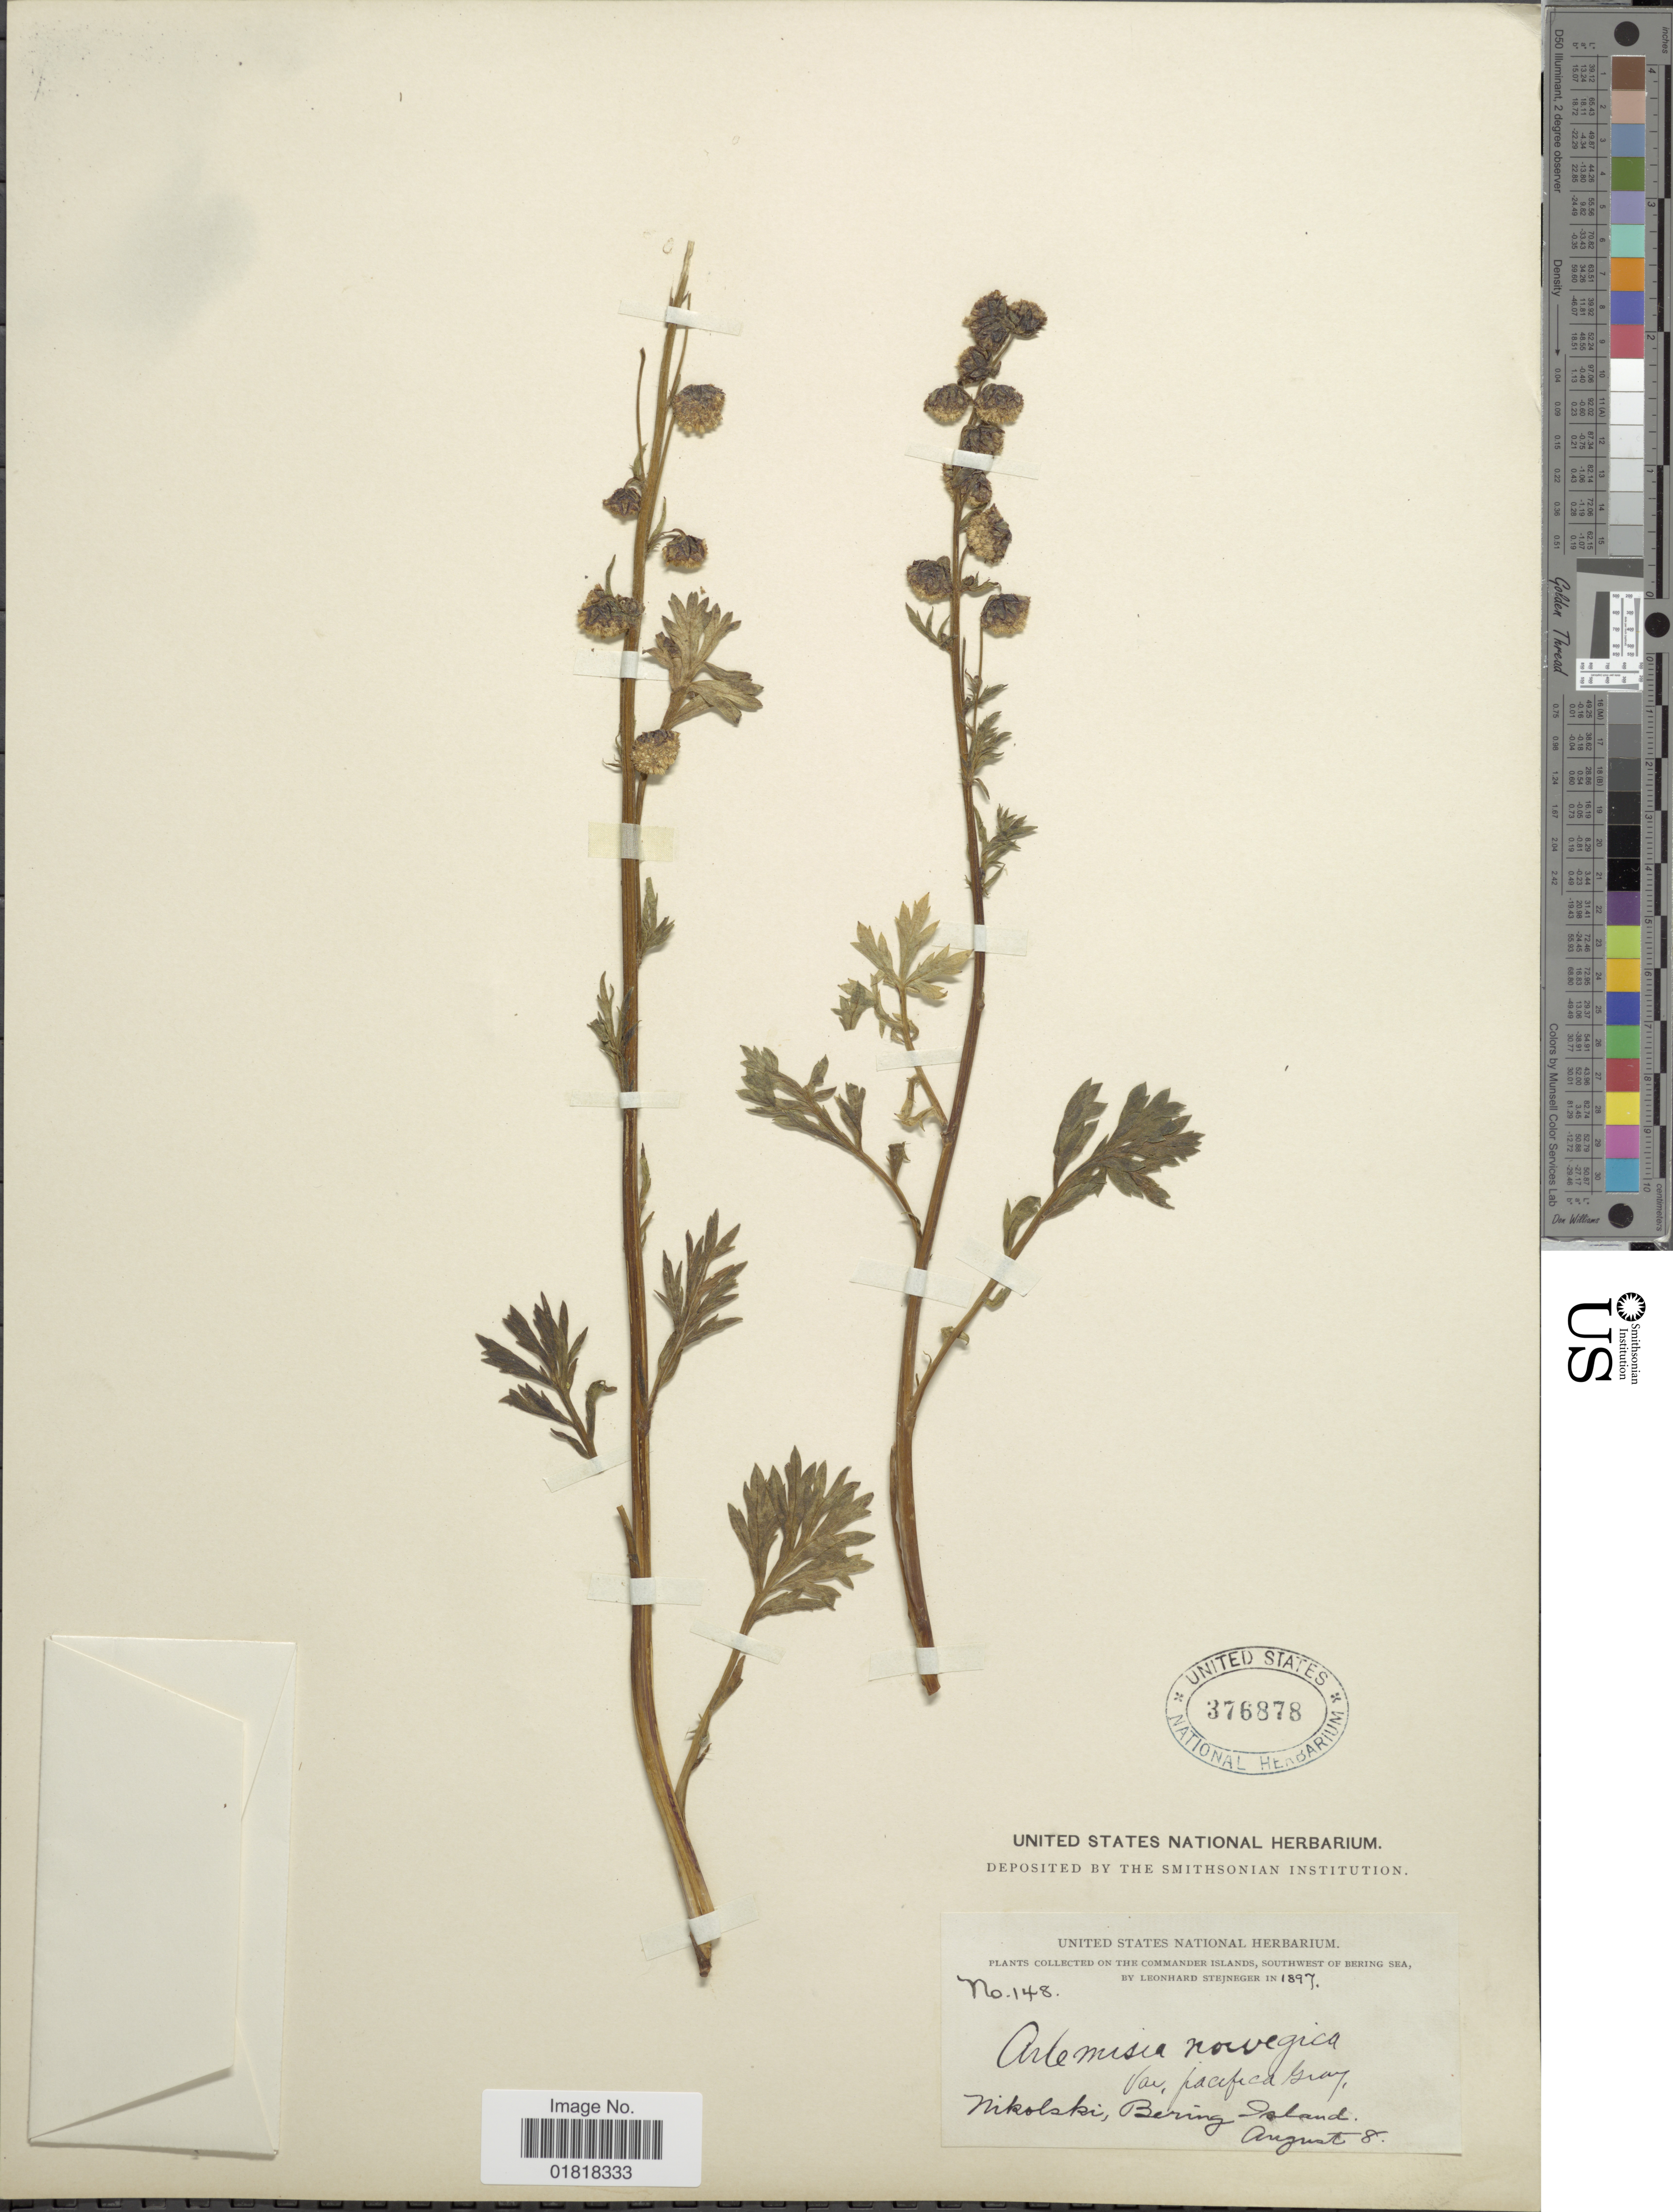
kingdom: Plantae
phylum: Tracheophyta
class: Magnoliopsida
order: Asterales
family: Asteraceae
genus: Artemisia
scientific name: Artemisia arctica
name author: Less.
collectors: L. Stejneger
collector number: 148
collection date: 1897-08-08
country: Russian Federation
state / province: Kamchatka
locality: Nikoski, Bering Island, Commander Isladns, Soutwest of Bering Sea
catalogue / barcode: US 376878